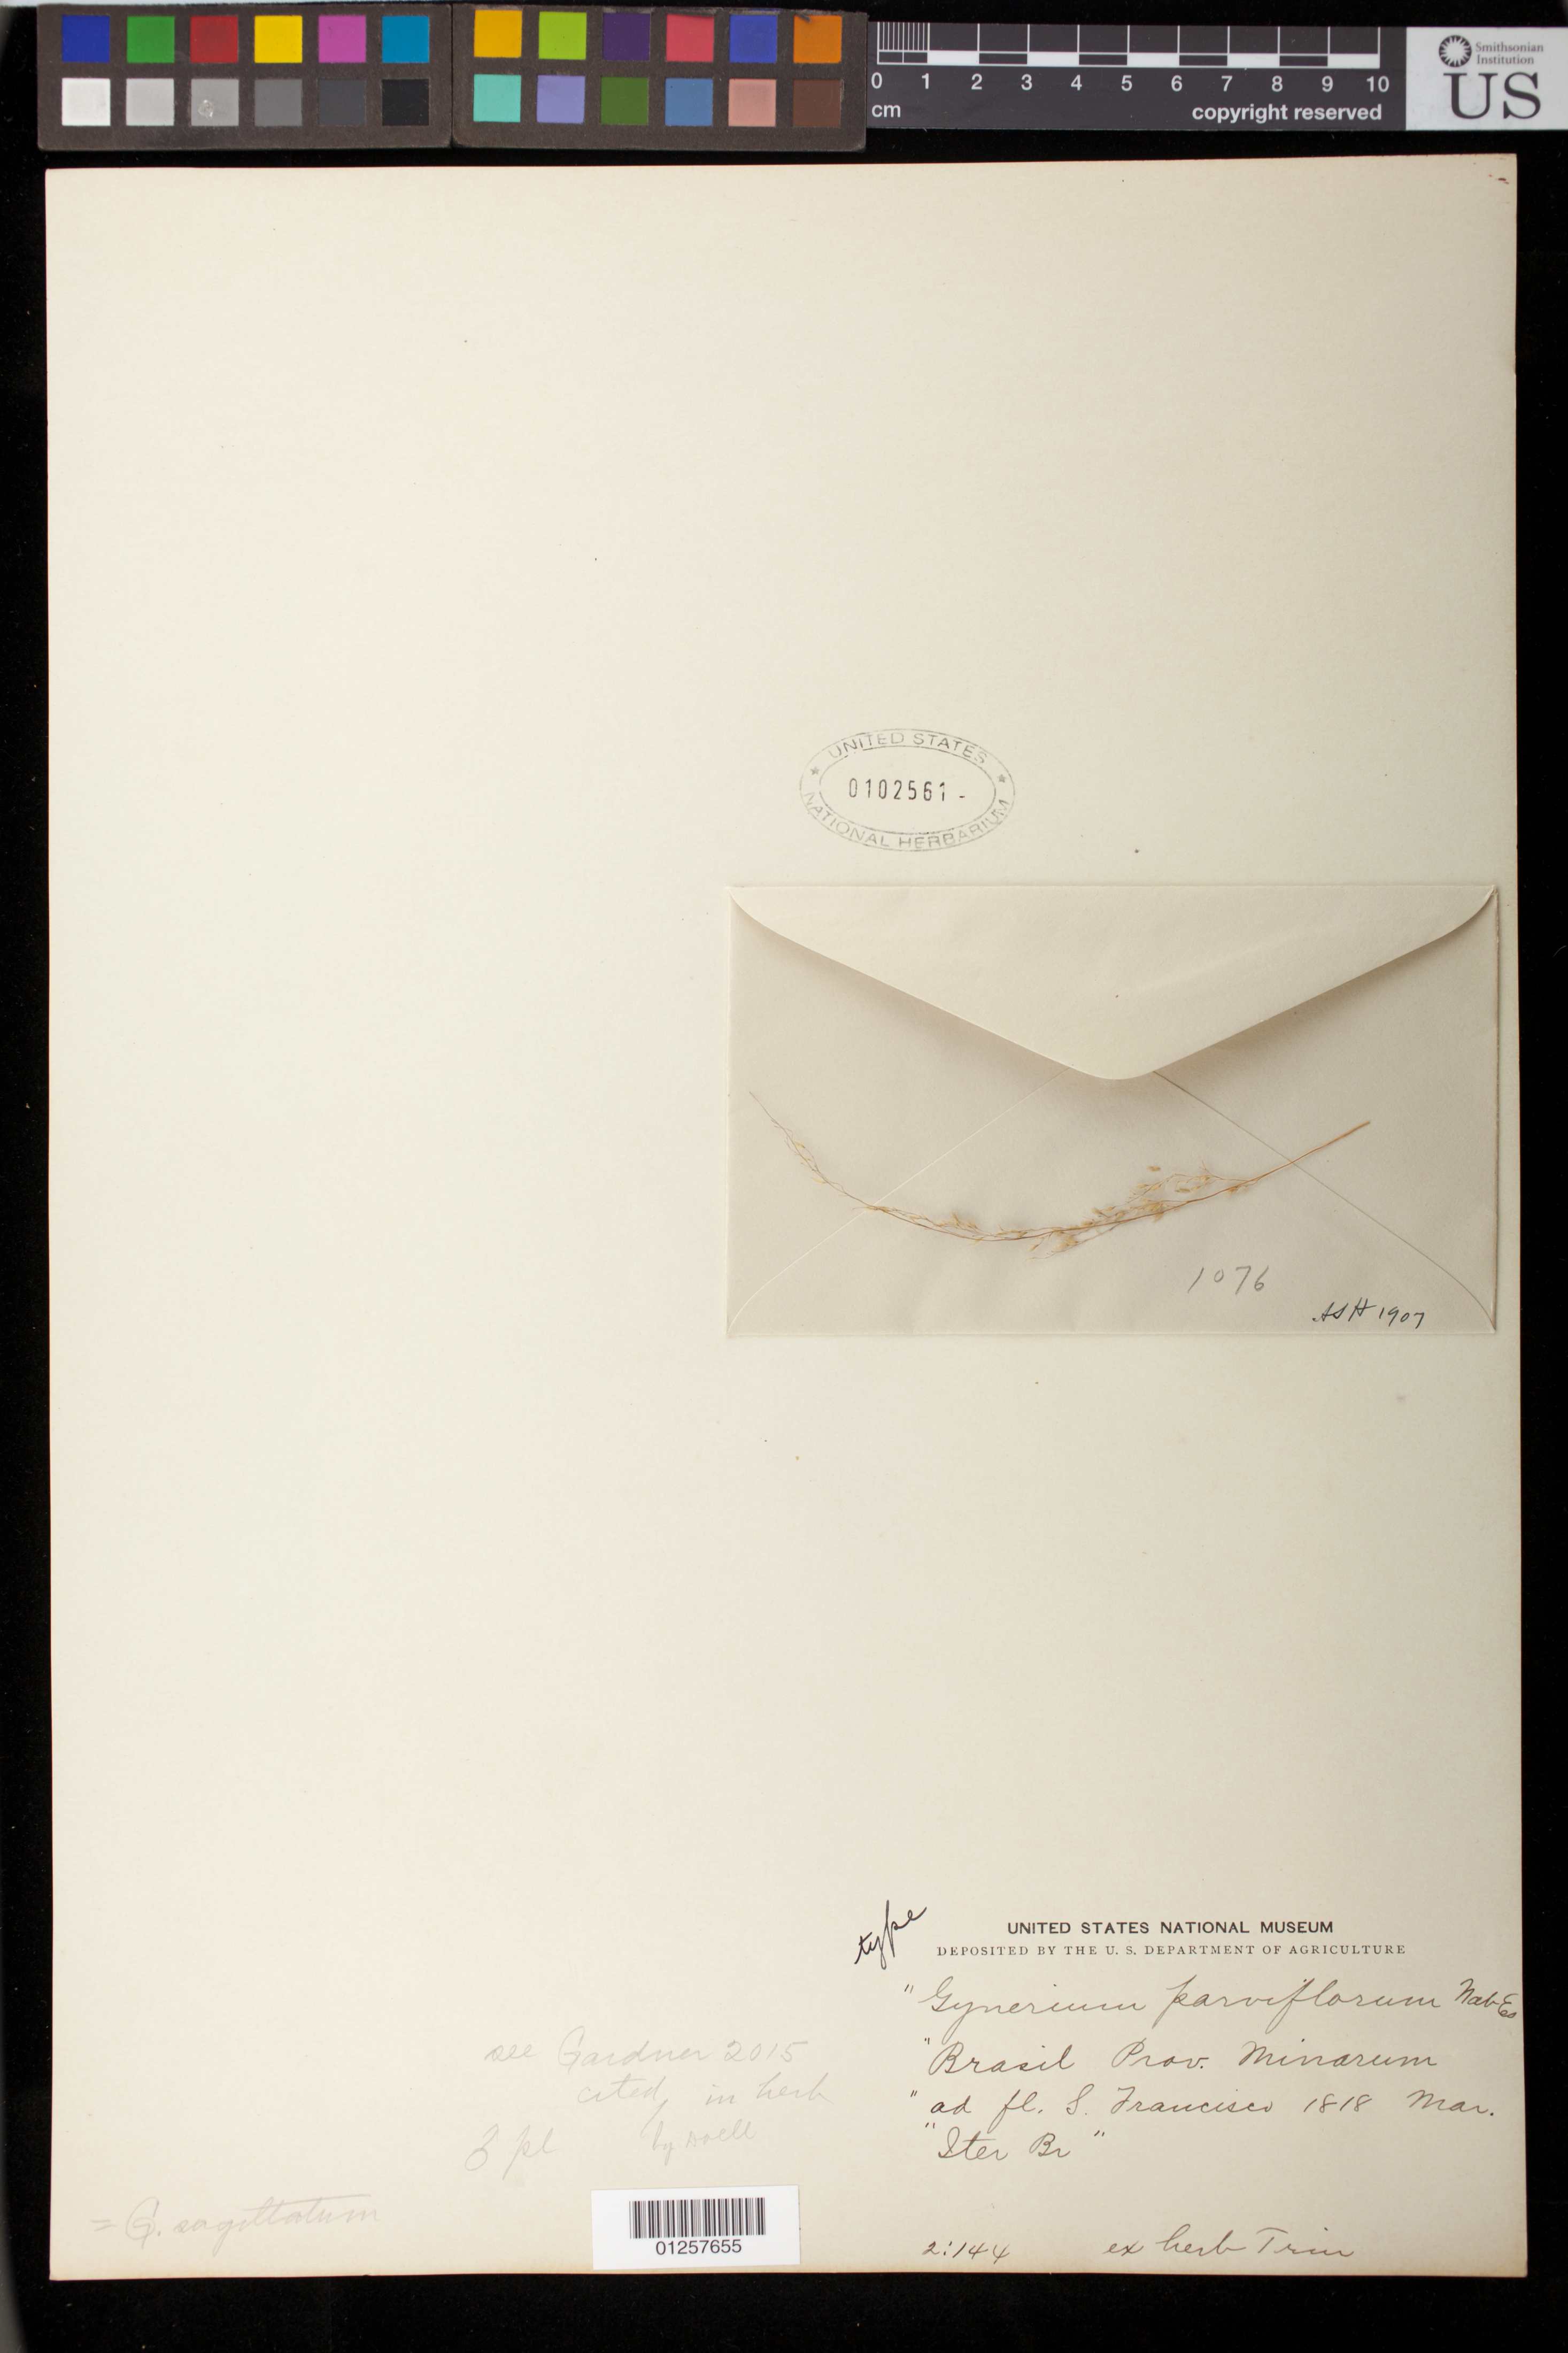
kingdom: Plantae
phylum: Tracheophyta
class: Liliopsida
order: Poales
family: Poaceae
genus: Gynerium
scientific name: Gynerium parviflorum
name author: Nees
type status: Syntype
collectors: -. Martius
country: Brazil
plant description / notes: Fragmentary material of type specimen ex herb. Trin.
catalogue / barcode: US 102561